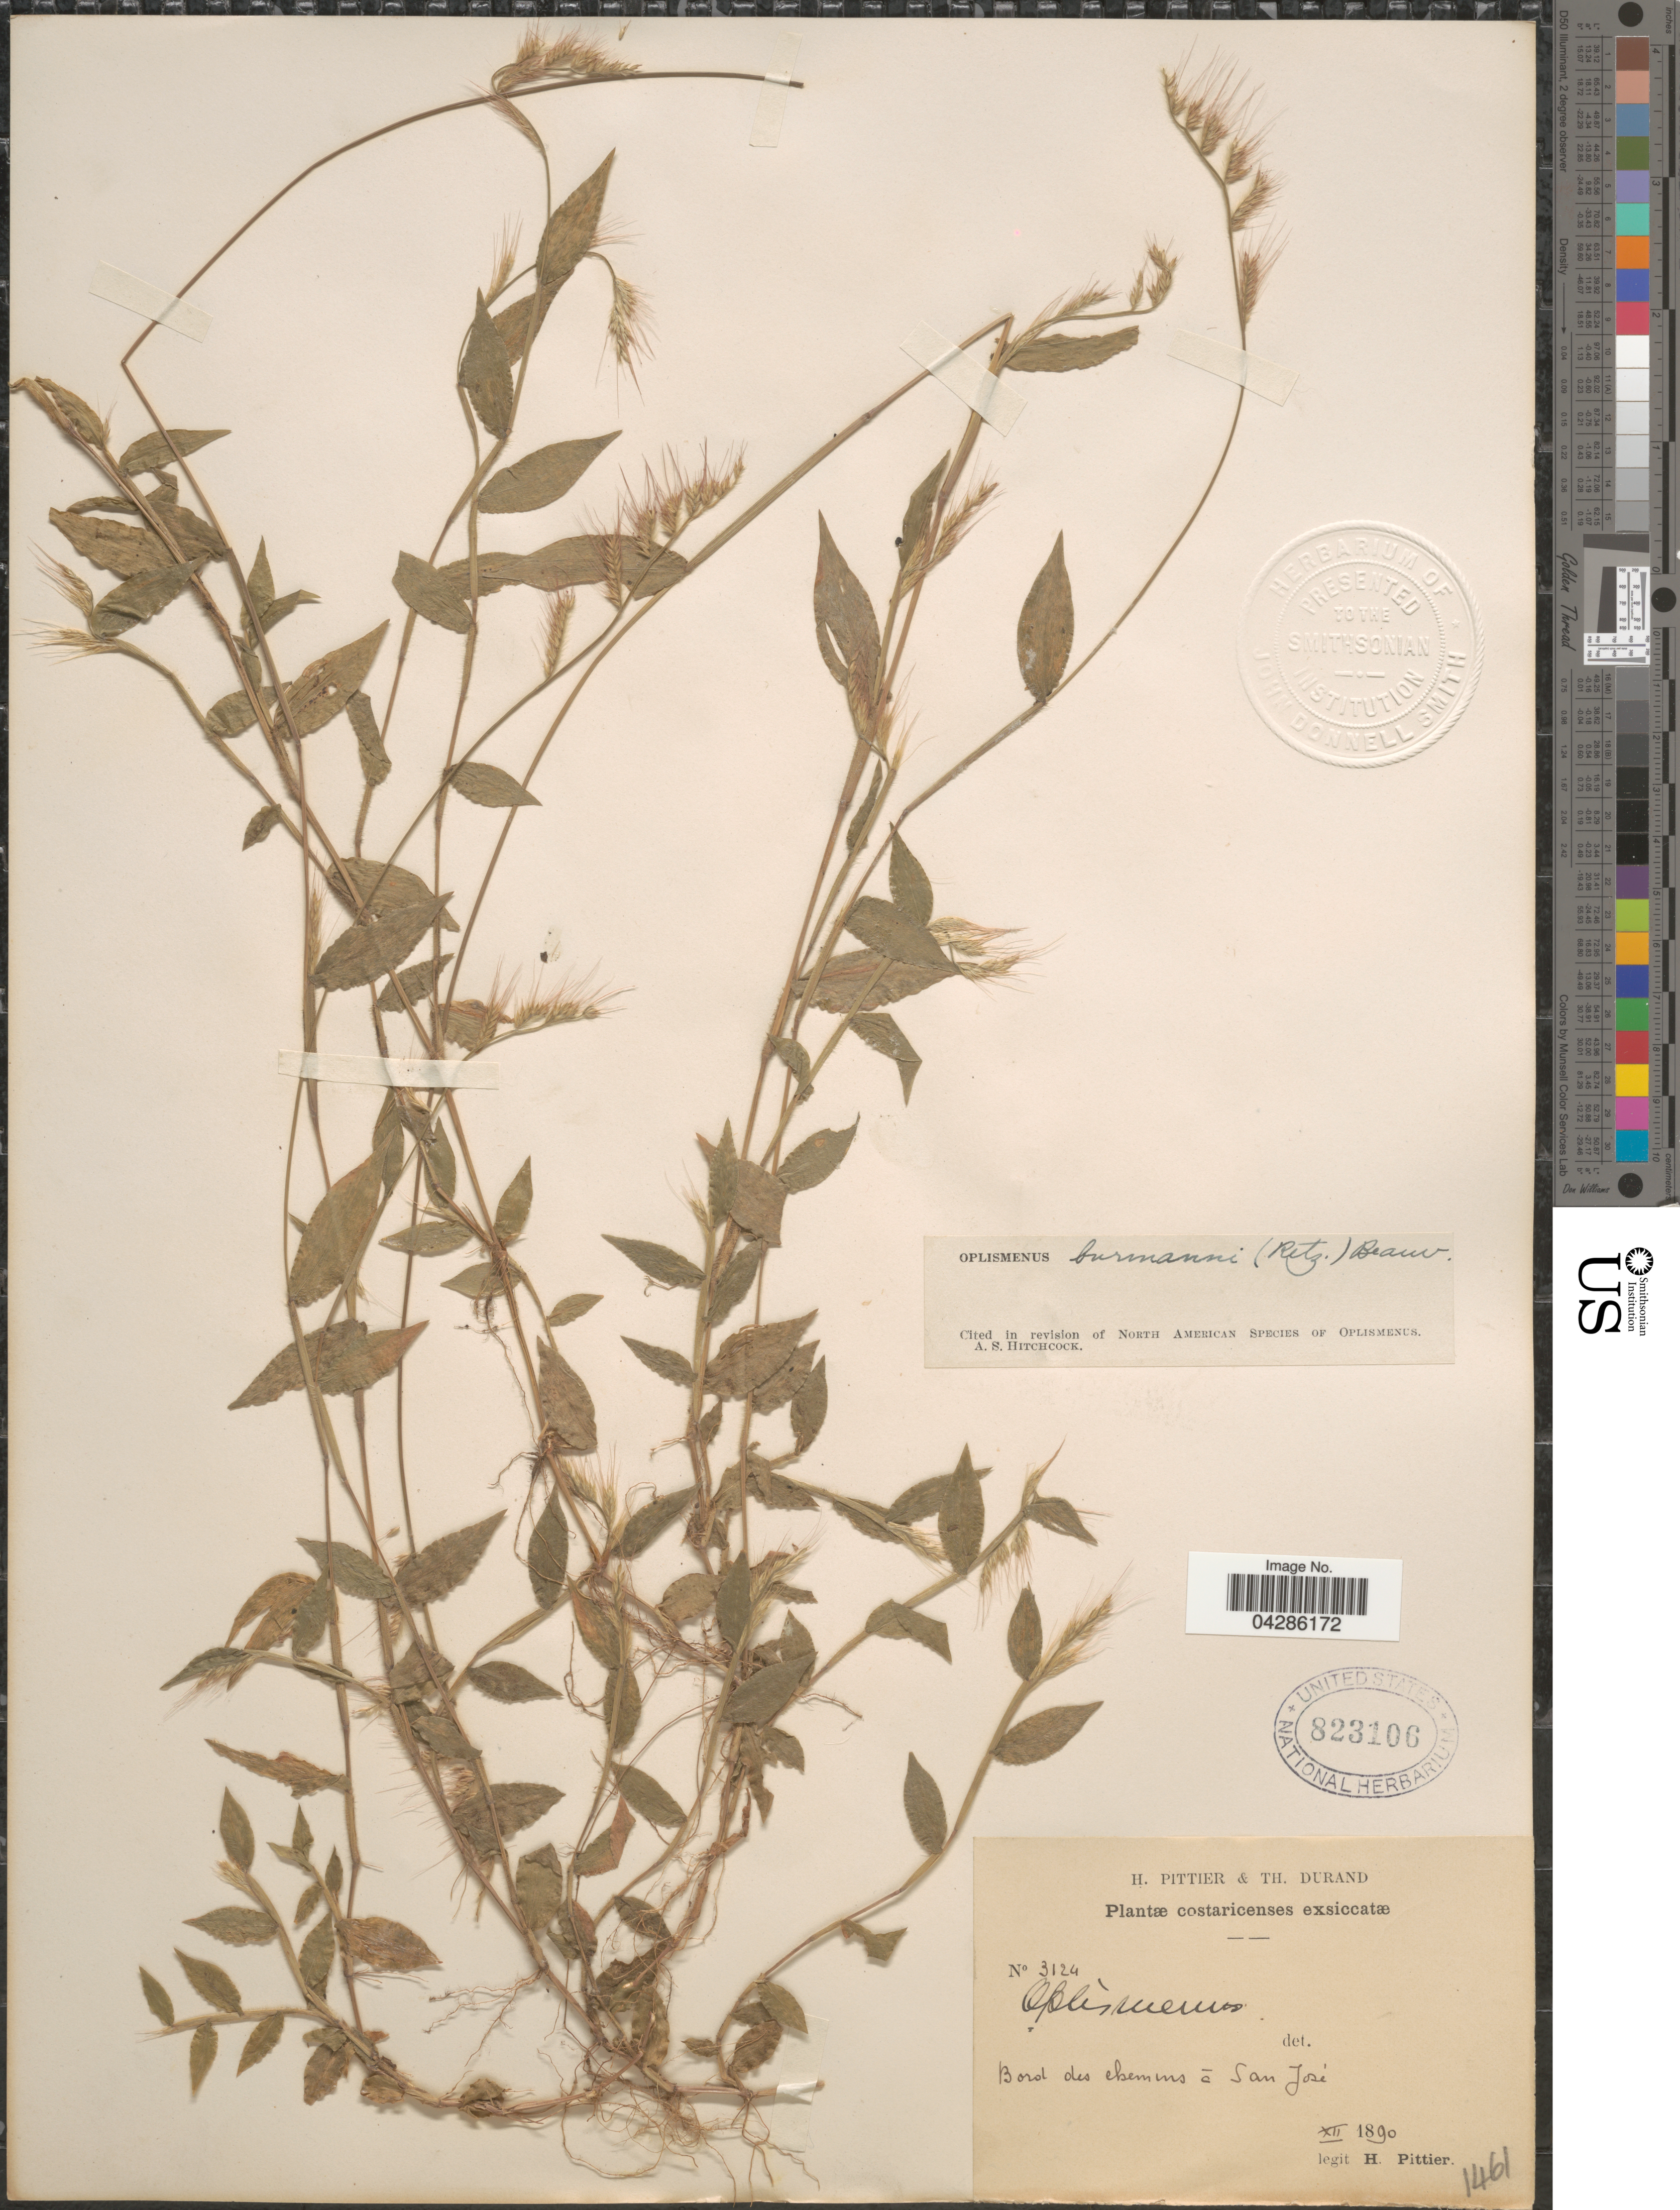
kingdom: Plantae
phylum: Tracheophyta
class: Liliopsida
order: Poales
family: Poaceae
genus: Oplismenus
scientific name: Oplismenus burmannii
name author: (Retz.) P. Beauv.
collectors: H. F. Pittier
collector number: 3124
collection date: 1890-12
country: Costa Rica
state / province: San José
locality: Bord des chemins á San José.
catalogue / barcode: US 823106